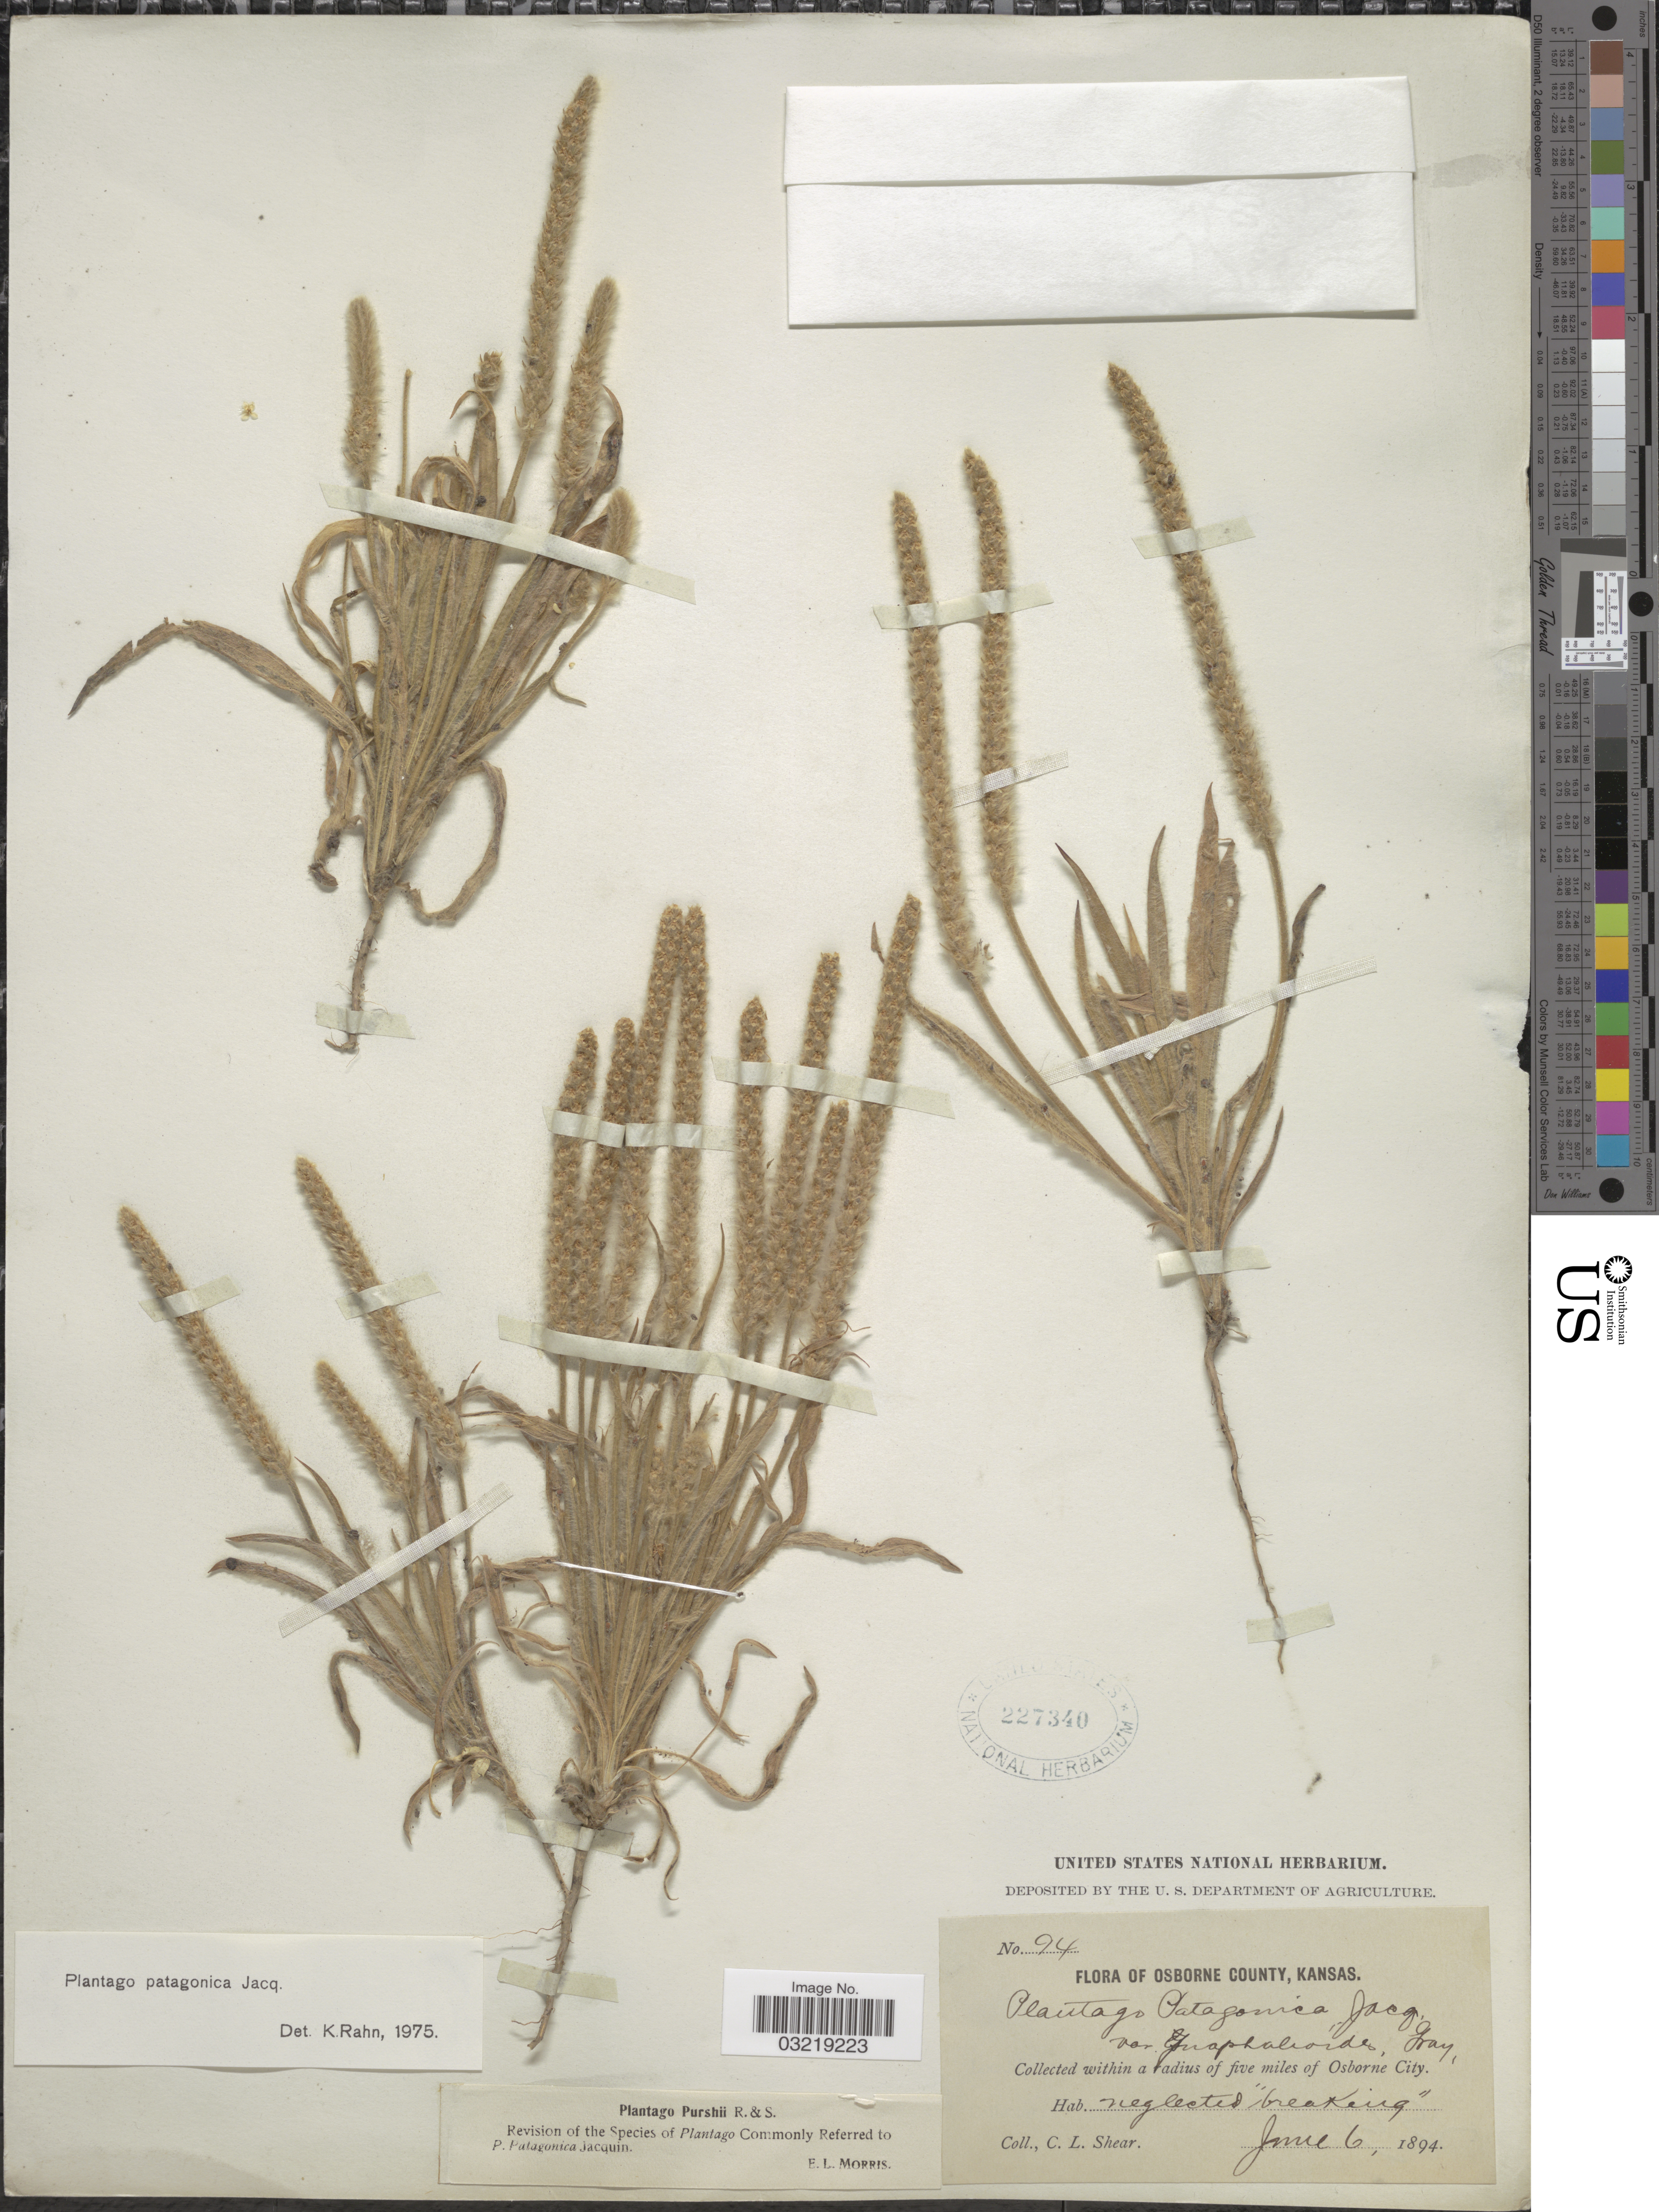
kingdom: Plantae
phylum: Tracheophyta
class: Magnoliopsida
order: Lamiales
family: Plantaginaceae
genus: Plantago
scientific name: Plantago patagonica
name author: Jacq.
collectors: C. L. Shear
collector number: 94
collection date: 1894-06-06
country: United States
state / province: Kansas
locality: Osbourne County. Within a radius of five miles of Osborne City.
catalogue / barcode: US 227340